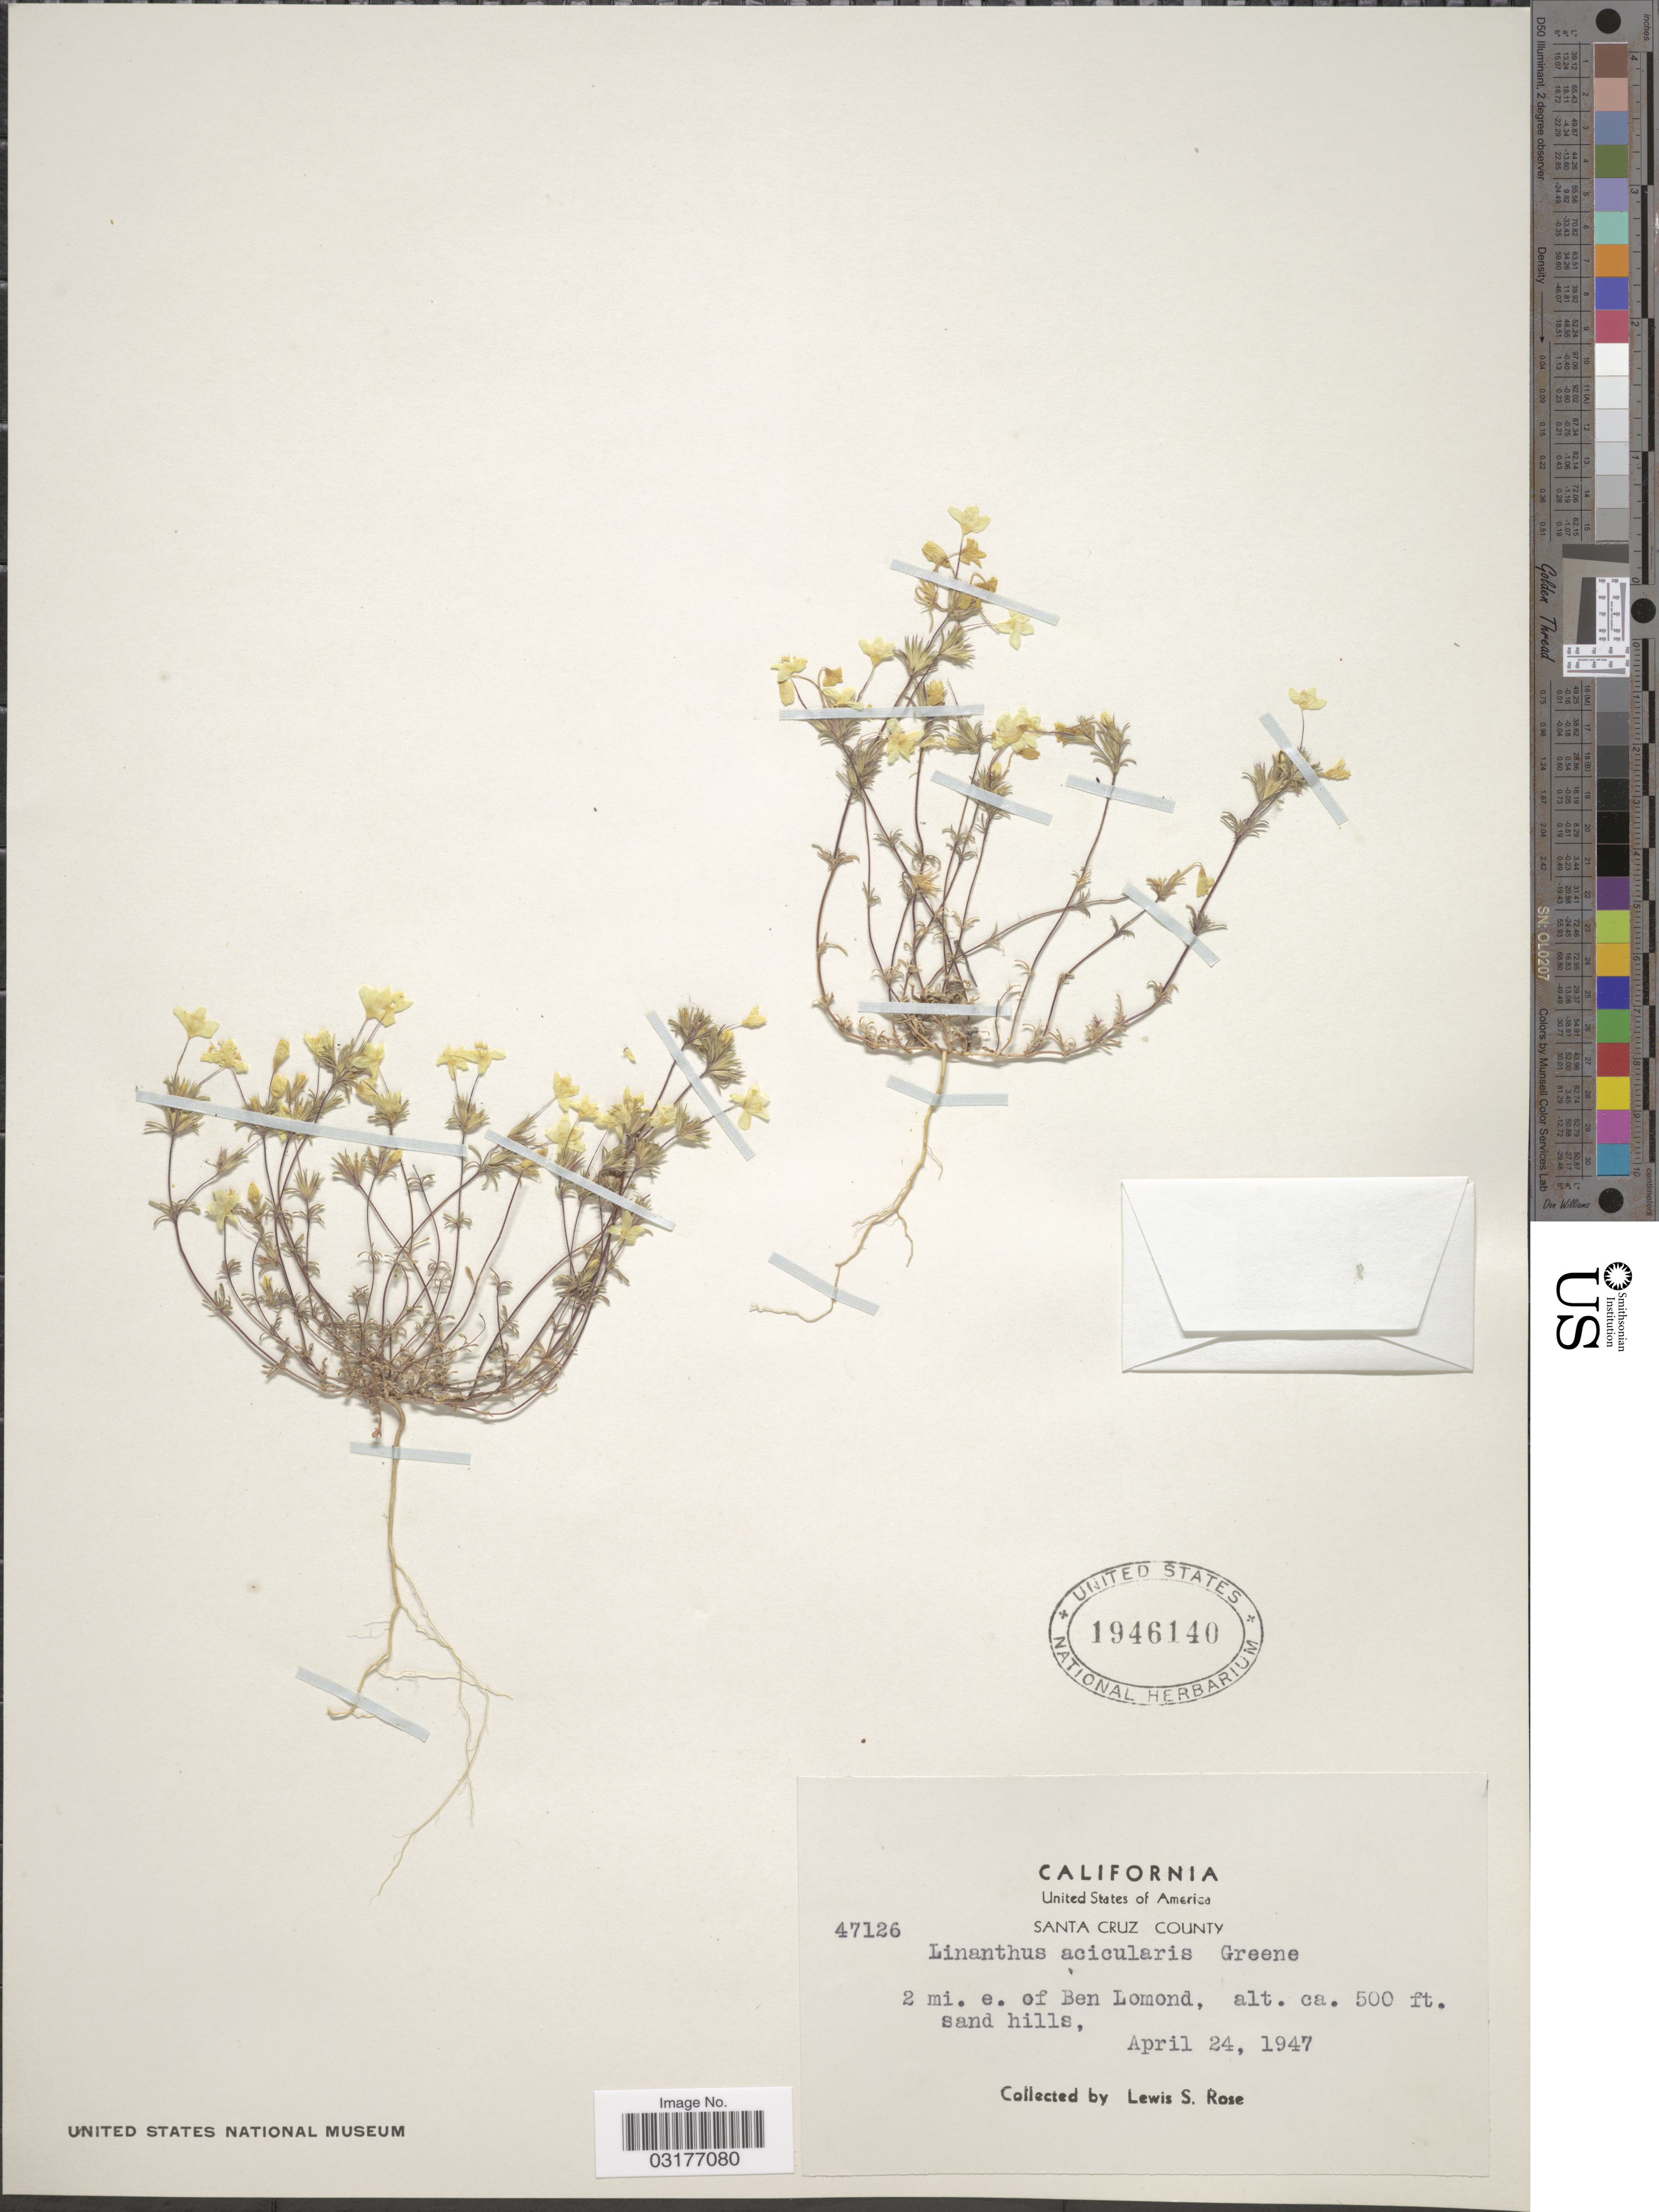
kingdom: Plantae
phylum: Tracheophyta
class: Magnoliopsida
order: Ericales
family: Polemoniaceae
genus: Leptosiphon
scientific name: Leptosiphon acicularis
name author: Jeps.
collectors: L. S. Rose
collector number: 47126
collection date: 1947-04-24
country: United States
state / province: California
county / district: Santa Cruz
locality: Santa Cruz County. 2 mi. e. of Ben Lomond.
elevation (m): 152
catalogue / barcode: US 1946140